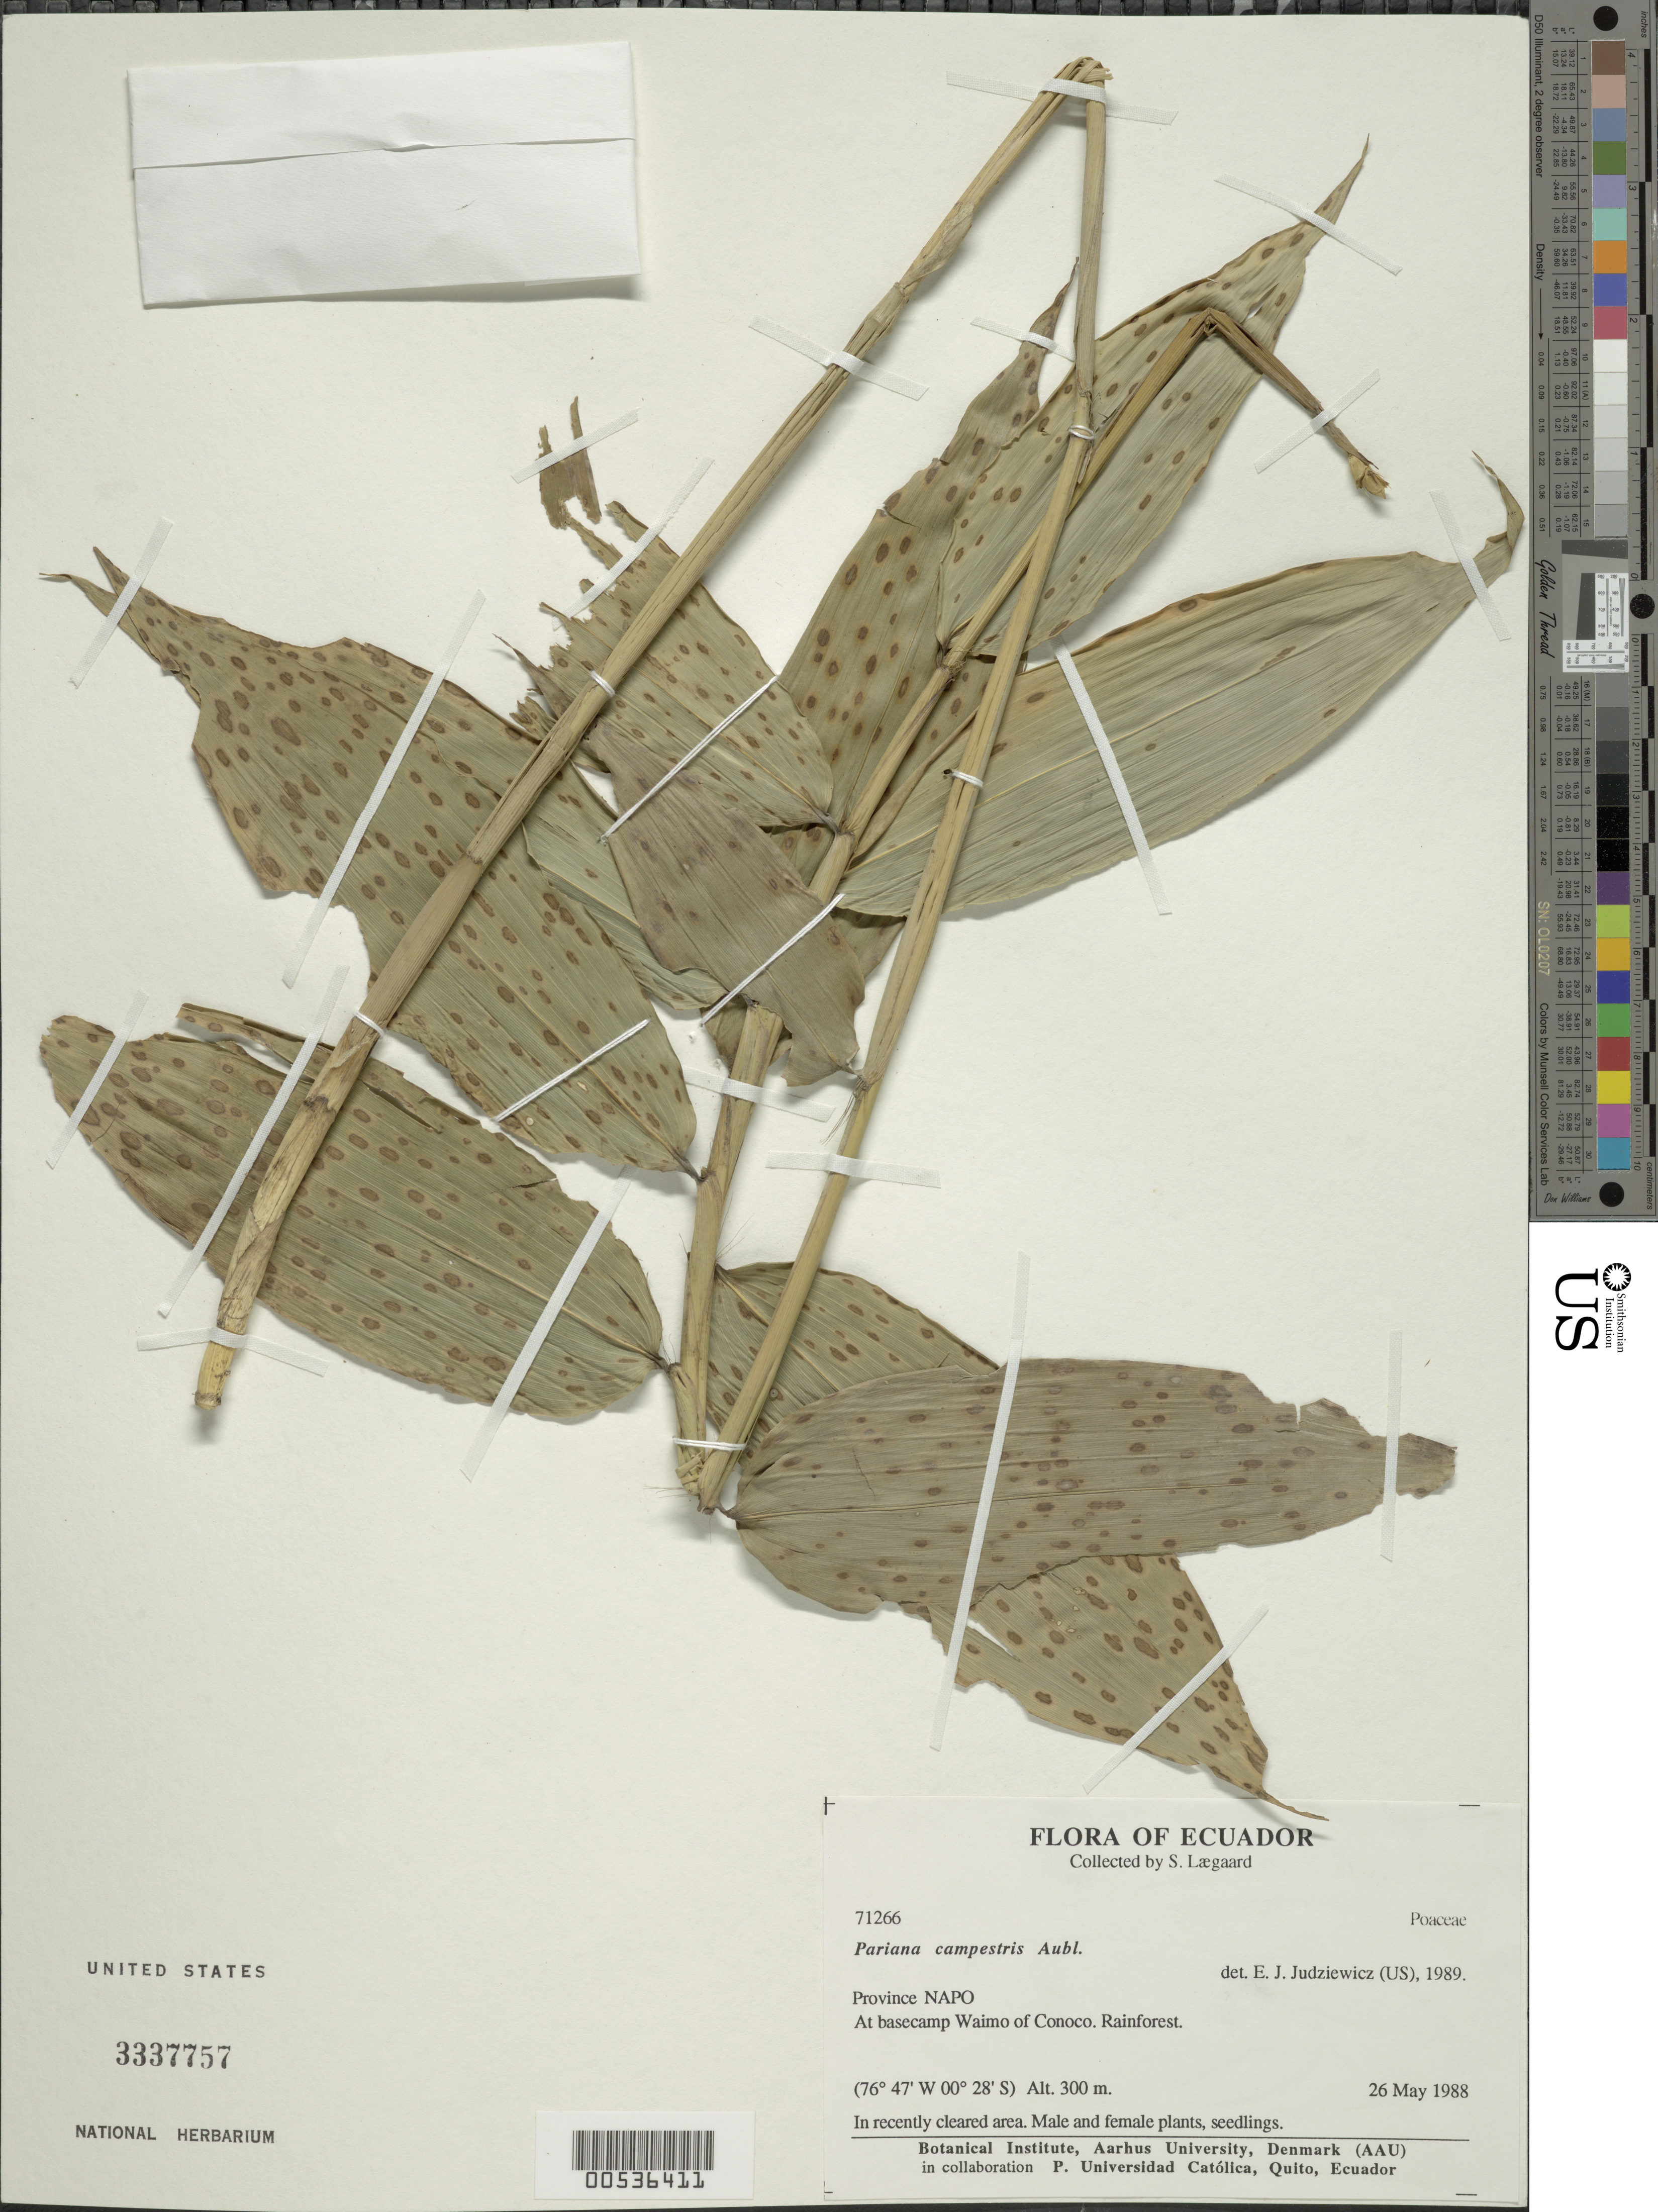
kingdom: Plantae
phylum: Tracheophyta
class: Liliopsida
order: Poales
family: Poaceae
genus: Pariana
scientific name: Pariana campestris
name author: Aubl.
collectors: S. Lægaard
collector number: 71266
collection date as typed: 26 May 1988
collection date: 1988-05-26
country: Ecuador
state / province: Napo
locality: BaSecamp waimo of Conoco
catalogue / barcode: US 3337757